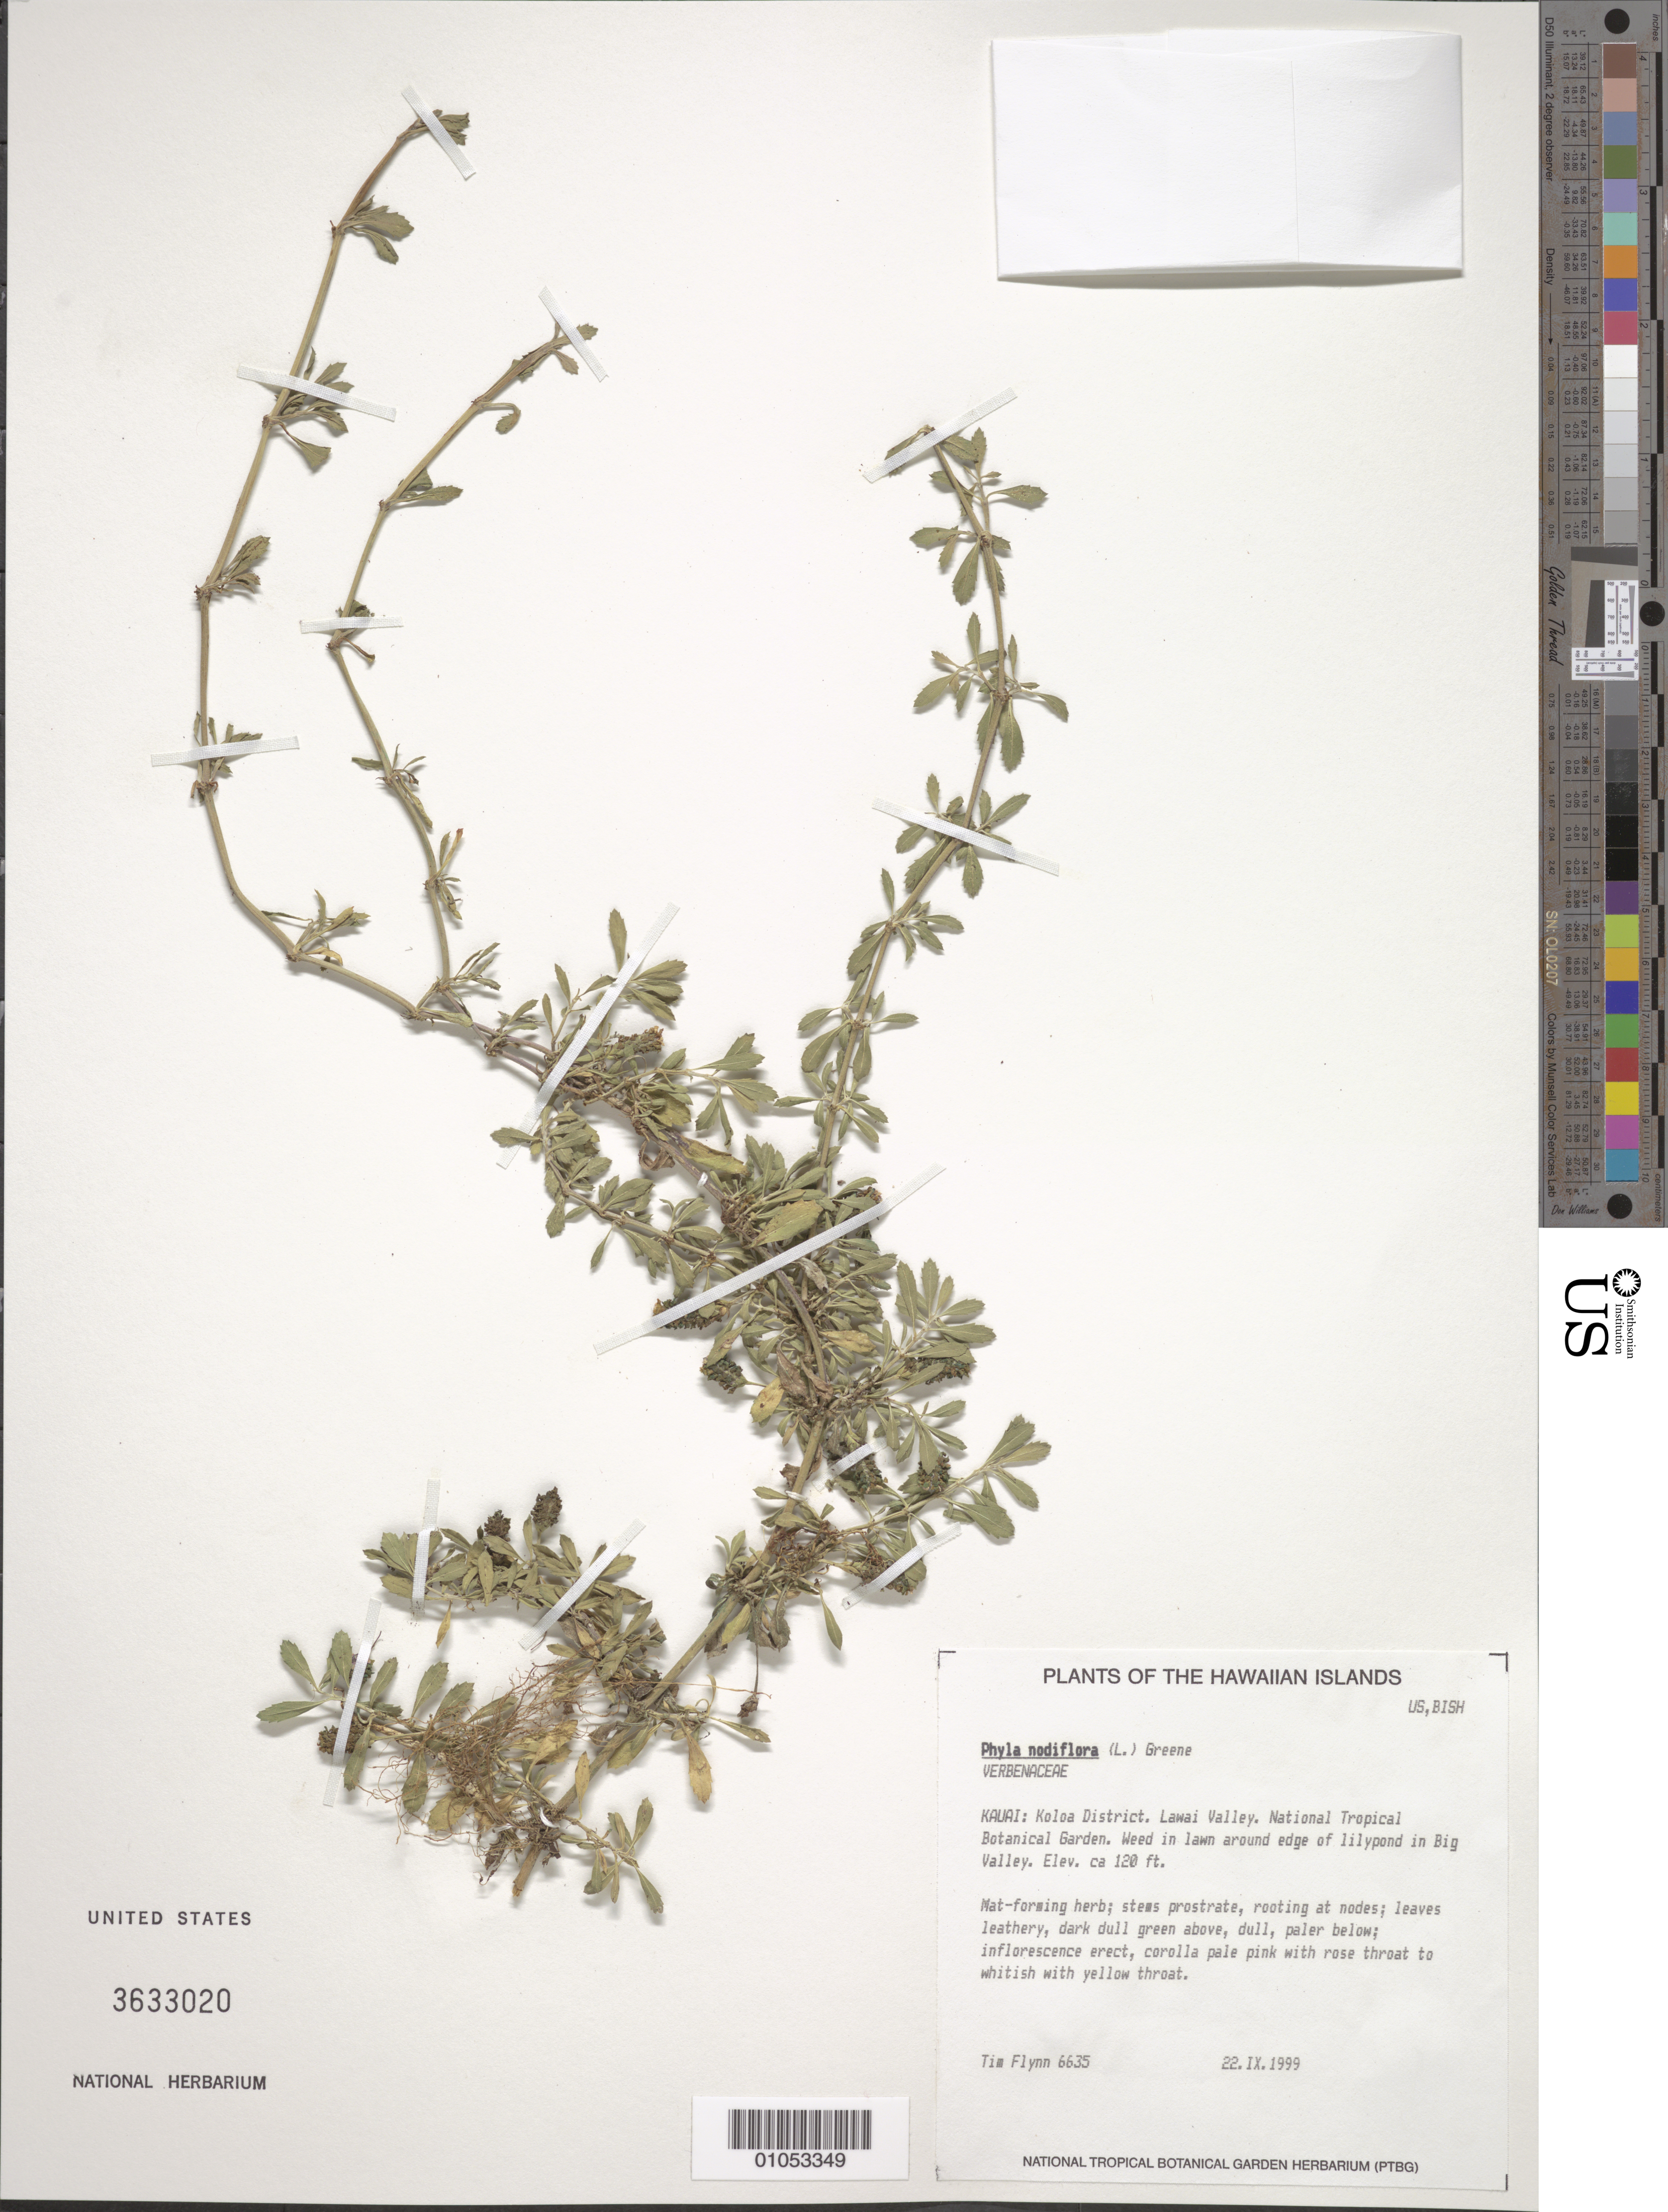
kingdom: Plantae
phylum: Tracheophyta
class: Magnoliopsida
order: Lamiales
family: Verbenaceae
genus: Phyla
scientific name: Phyla nodiflora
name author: (L.) Greene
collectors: T. W. Flynn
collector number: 6635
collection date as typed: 22 Sep 1999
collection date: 1999-09-22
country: United States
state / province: Hawaii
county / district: Kauai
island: Kaua'i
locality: Lawai Valley. National Tropical Botanical Garden, weed in lawn around edge of lilypond in Big Valley.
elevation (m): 37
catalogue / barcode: US 3633020